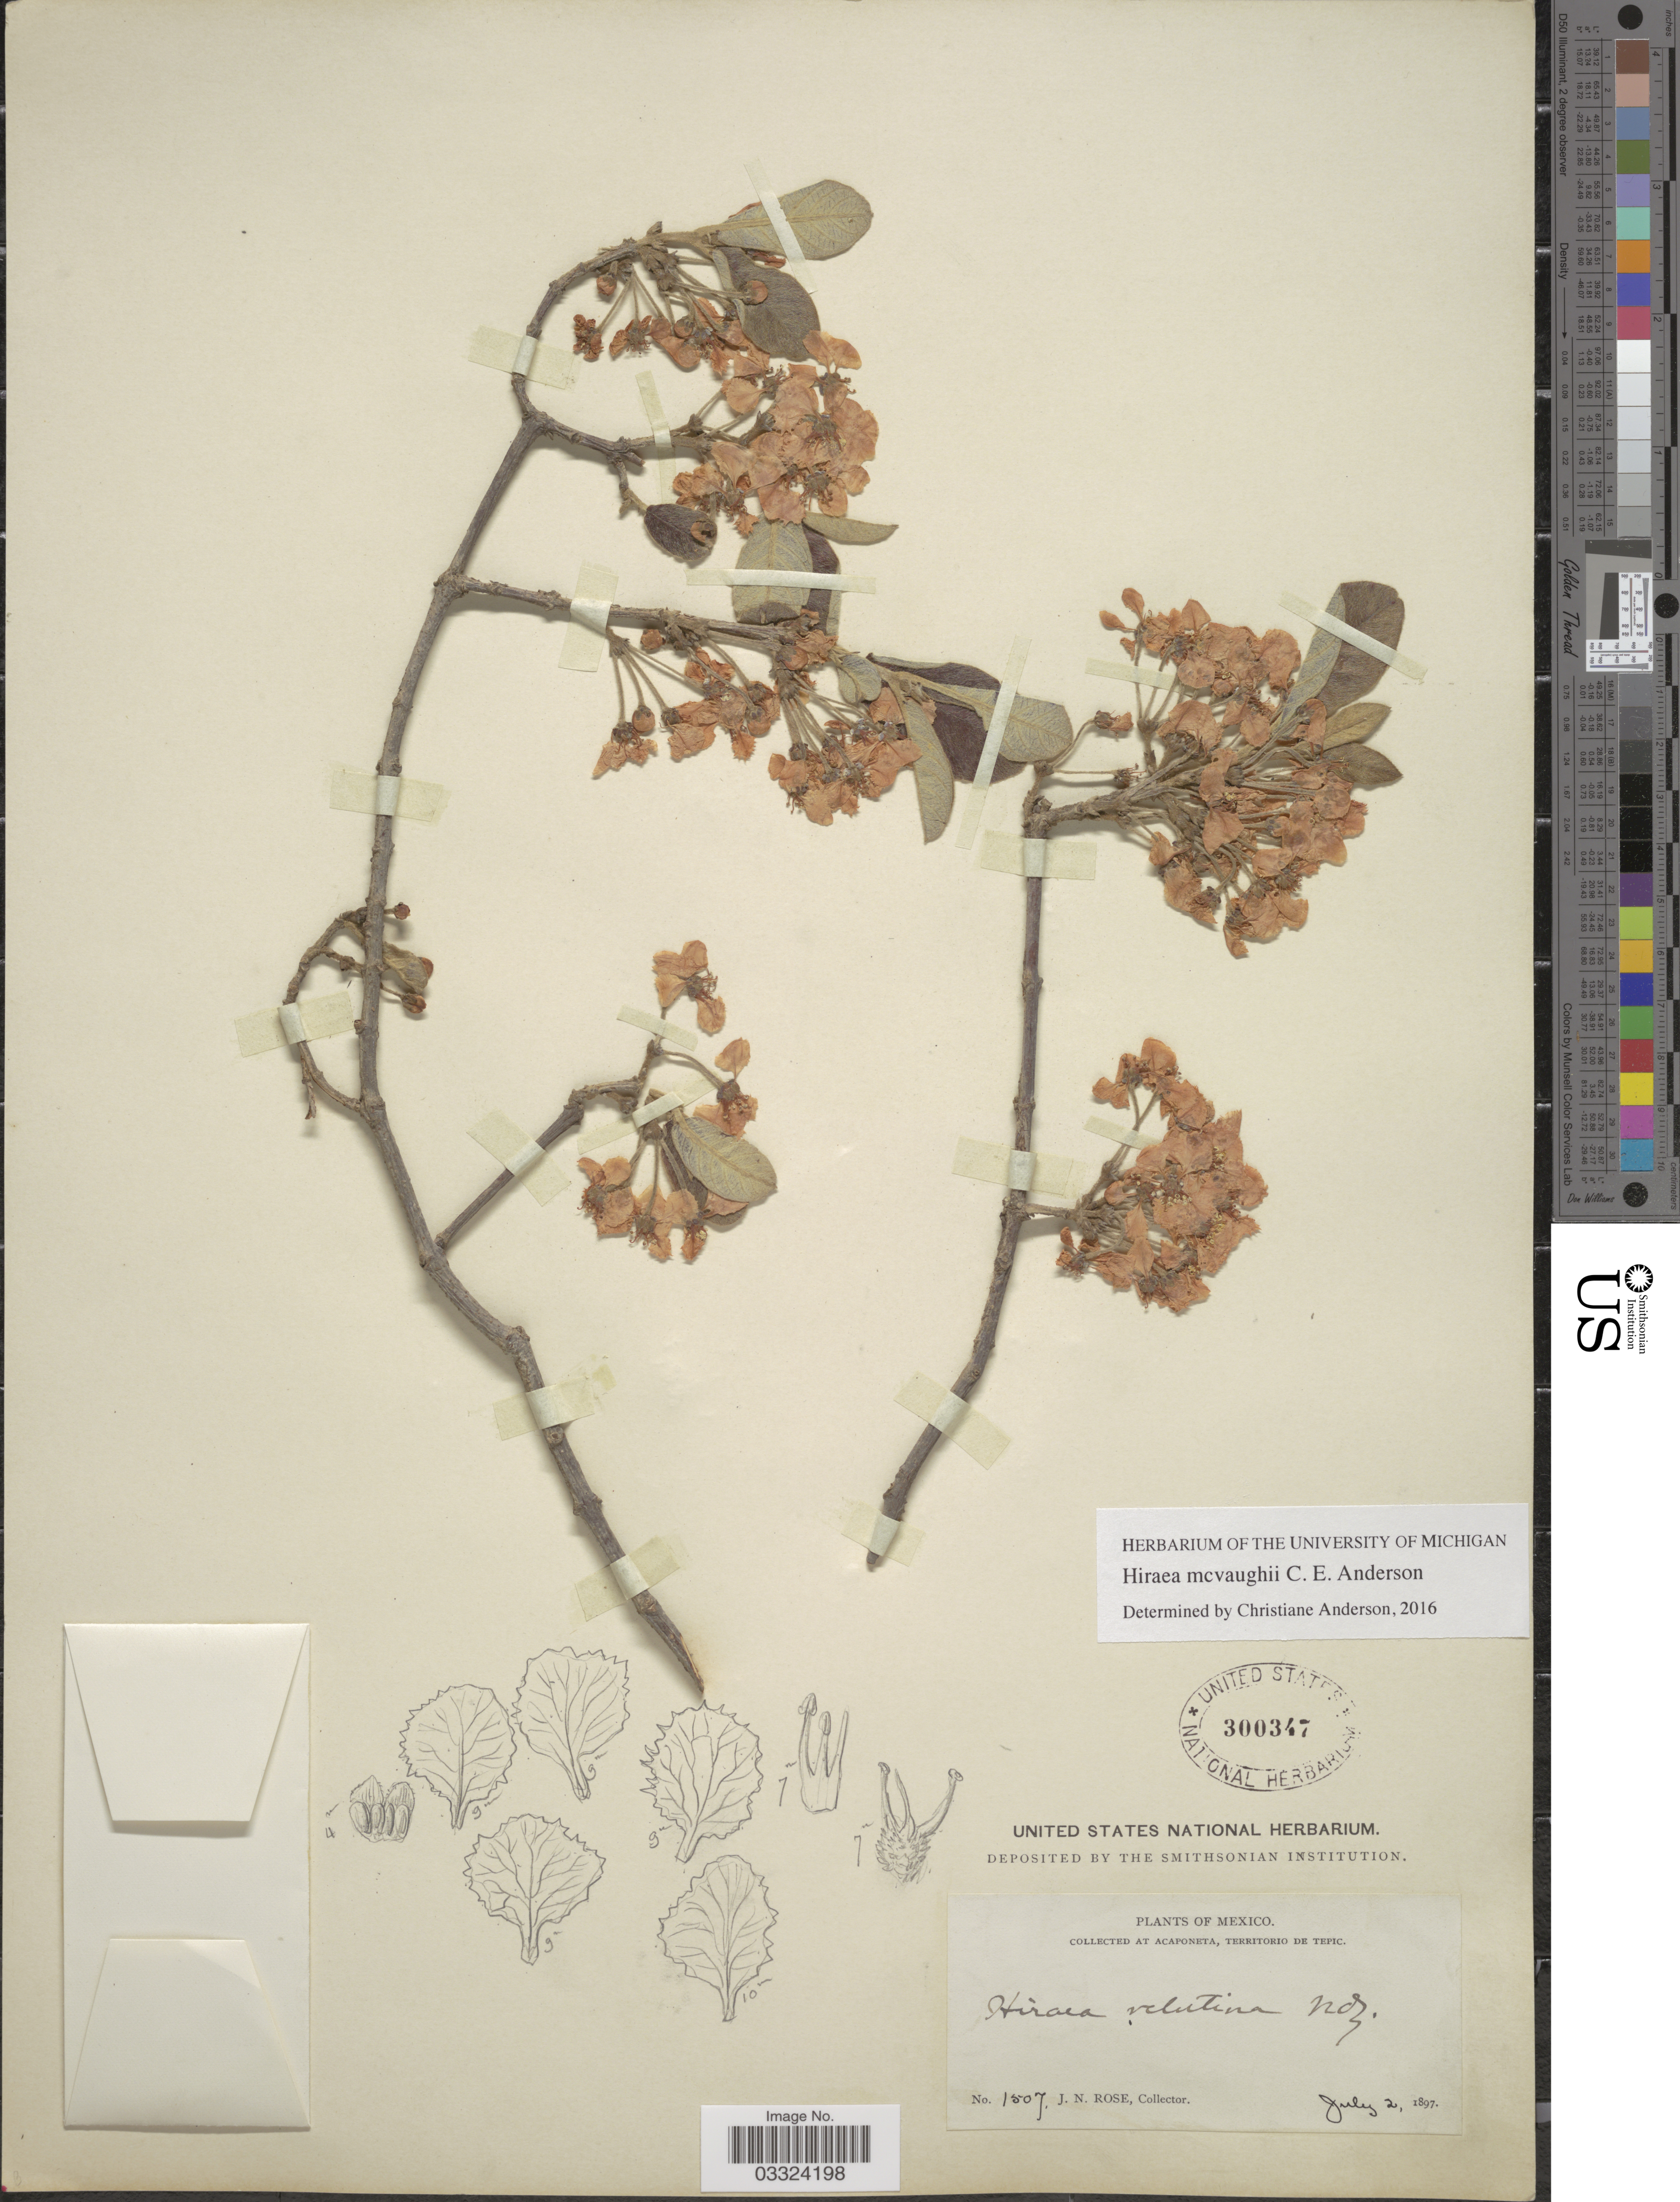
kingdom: Plantae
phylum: Tracheophyta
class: Magnoliopsida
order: Malpighiales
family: Malpighiaceae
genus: Hiraea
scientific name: Hiraea mcvaughii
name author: C.E. Anderson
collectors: J. N. Rose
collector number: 1507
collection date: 1897-07-02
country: Mexico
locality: Acaponeta, Territorio de Tepic.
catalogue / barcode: US 300347